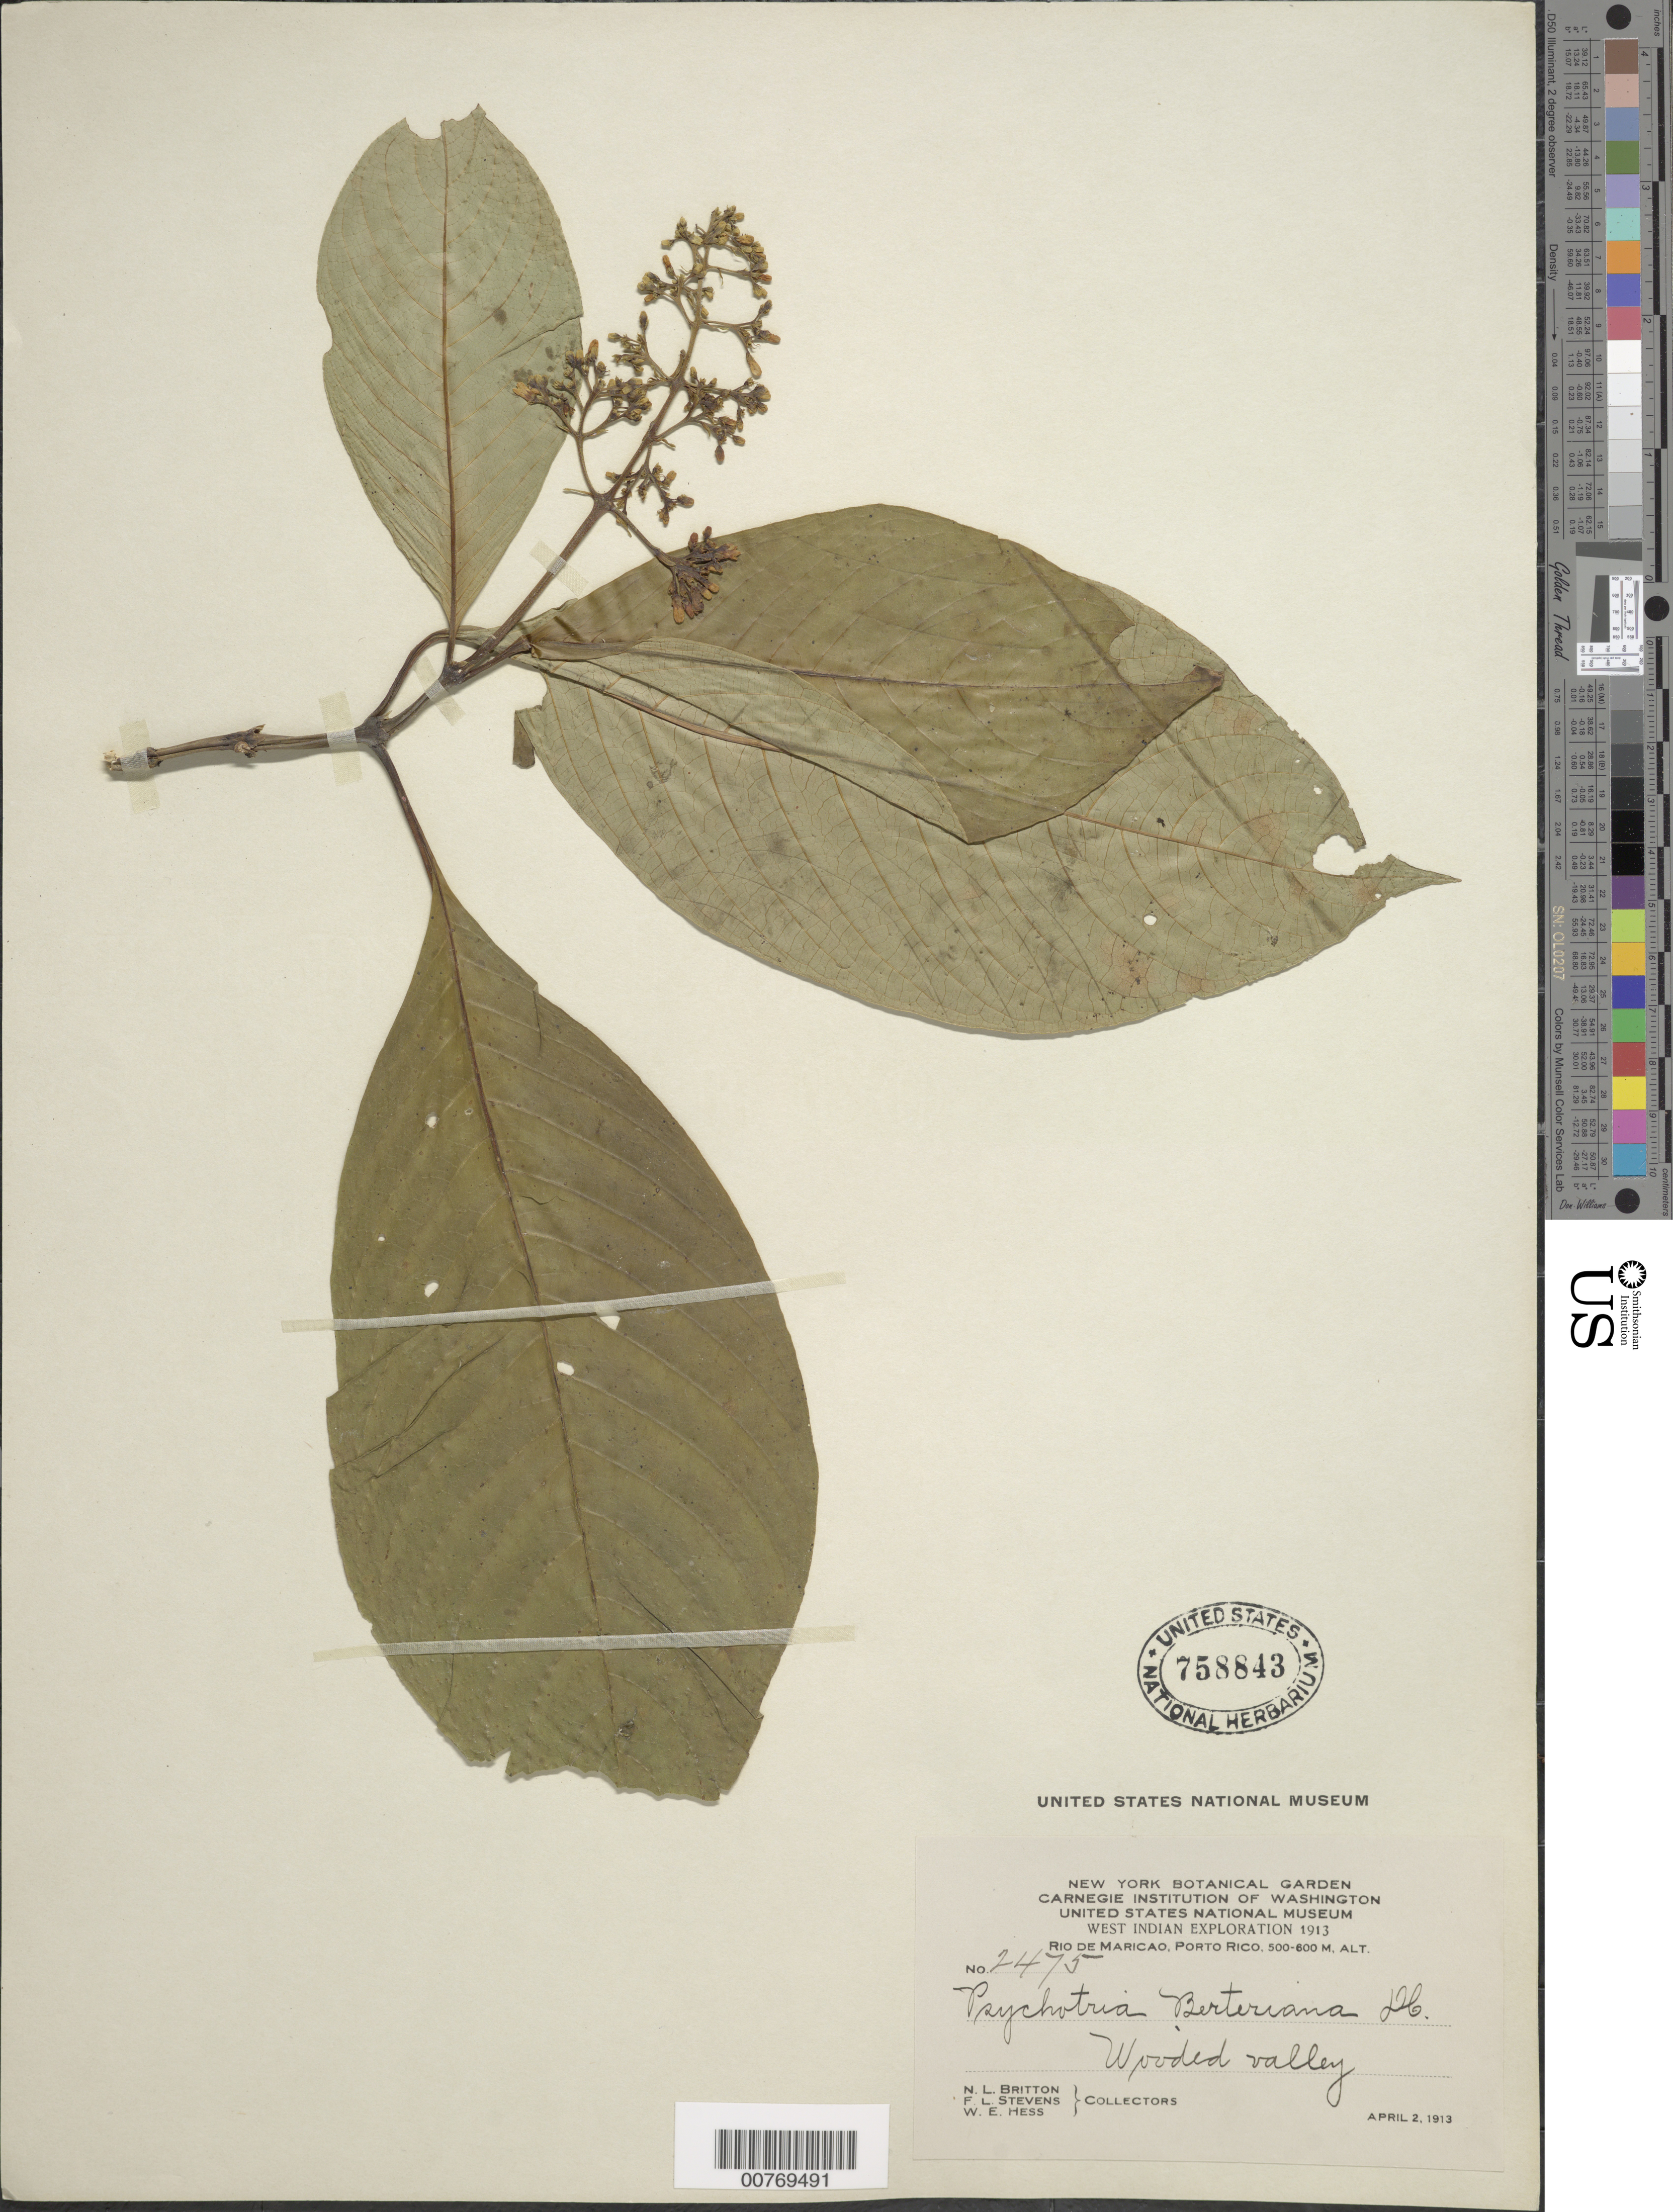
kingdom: Plantae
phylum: Tracheophyta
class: Magnoliopsida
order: Gentianales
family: Rubiaceae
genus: Psychotria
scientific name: Psychotria berteroana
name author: DC.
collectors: N. Britton, F. L. Stevens & W. Hess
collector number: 2475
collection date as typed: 02 Apr 1913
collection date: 1913-04-02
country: Puerto Rico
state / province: Maricao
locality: Río Maricao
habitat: Wooded valley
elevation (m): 500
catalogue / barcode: US 758843